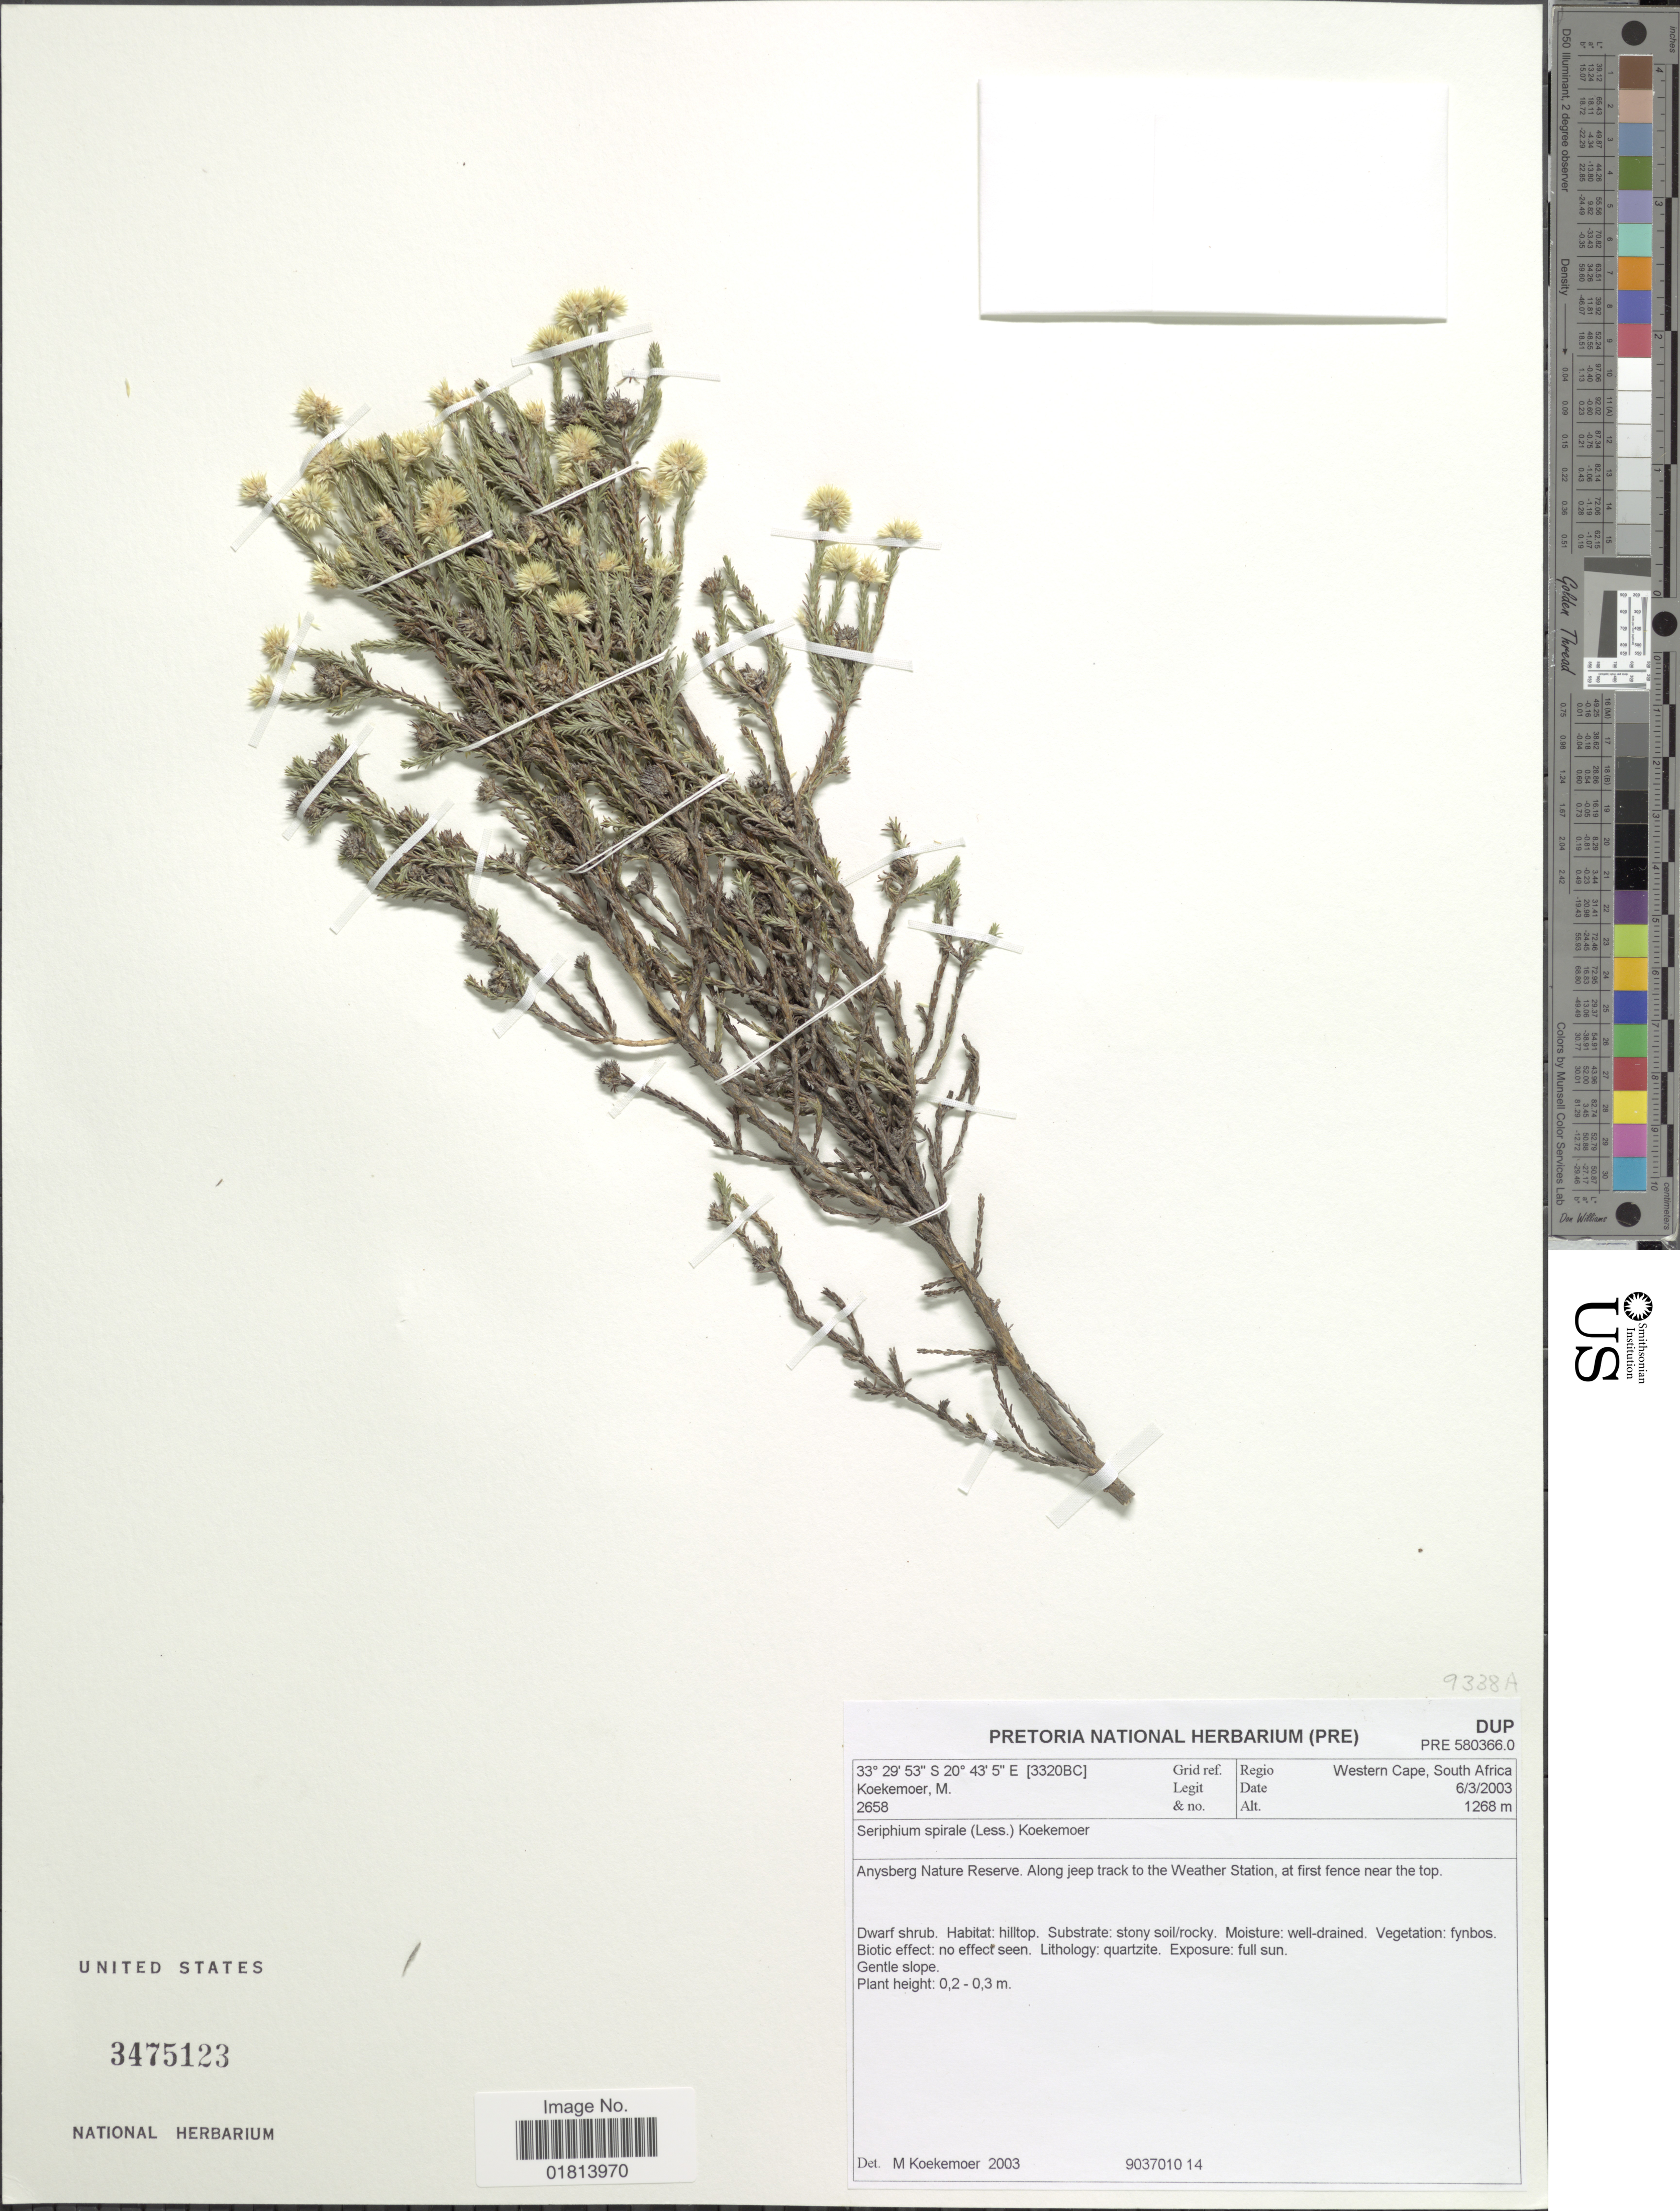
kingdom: Plantae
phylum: Tracheophyta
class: Magnoliopsida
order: Asterales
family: Asteraceae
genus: Seriphium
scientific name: Seriphium spirale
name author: (Less.) Koek.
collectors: M. Koekemoer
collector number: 2658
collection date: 2003-03-06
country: South Africa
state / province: Western Cape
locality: Anysberg Nature Reserve. Along jeep track to the Weather Station, at first fence near the top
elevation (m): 1268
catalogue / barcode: US 3475123